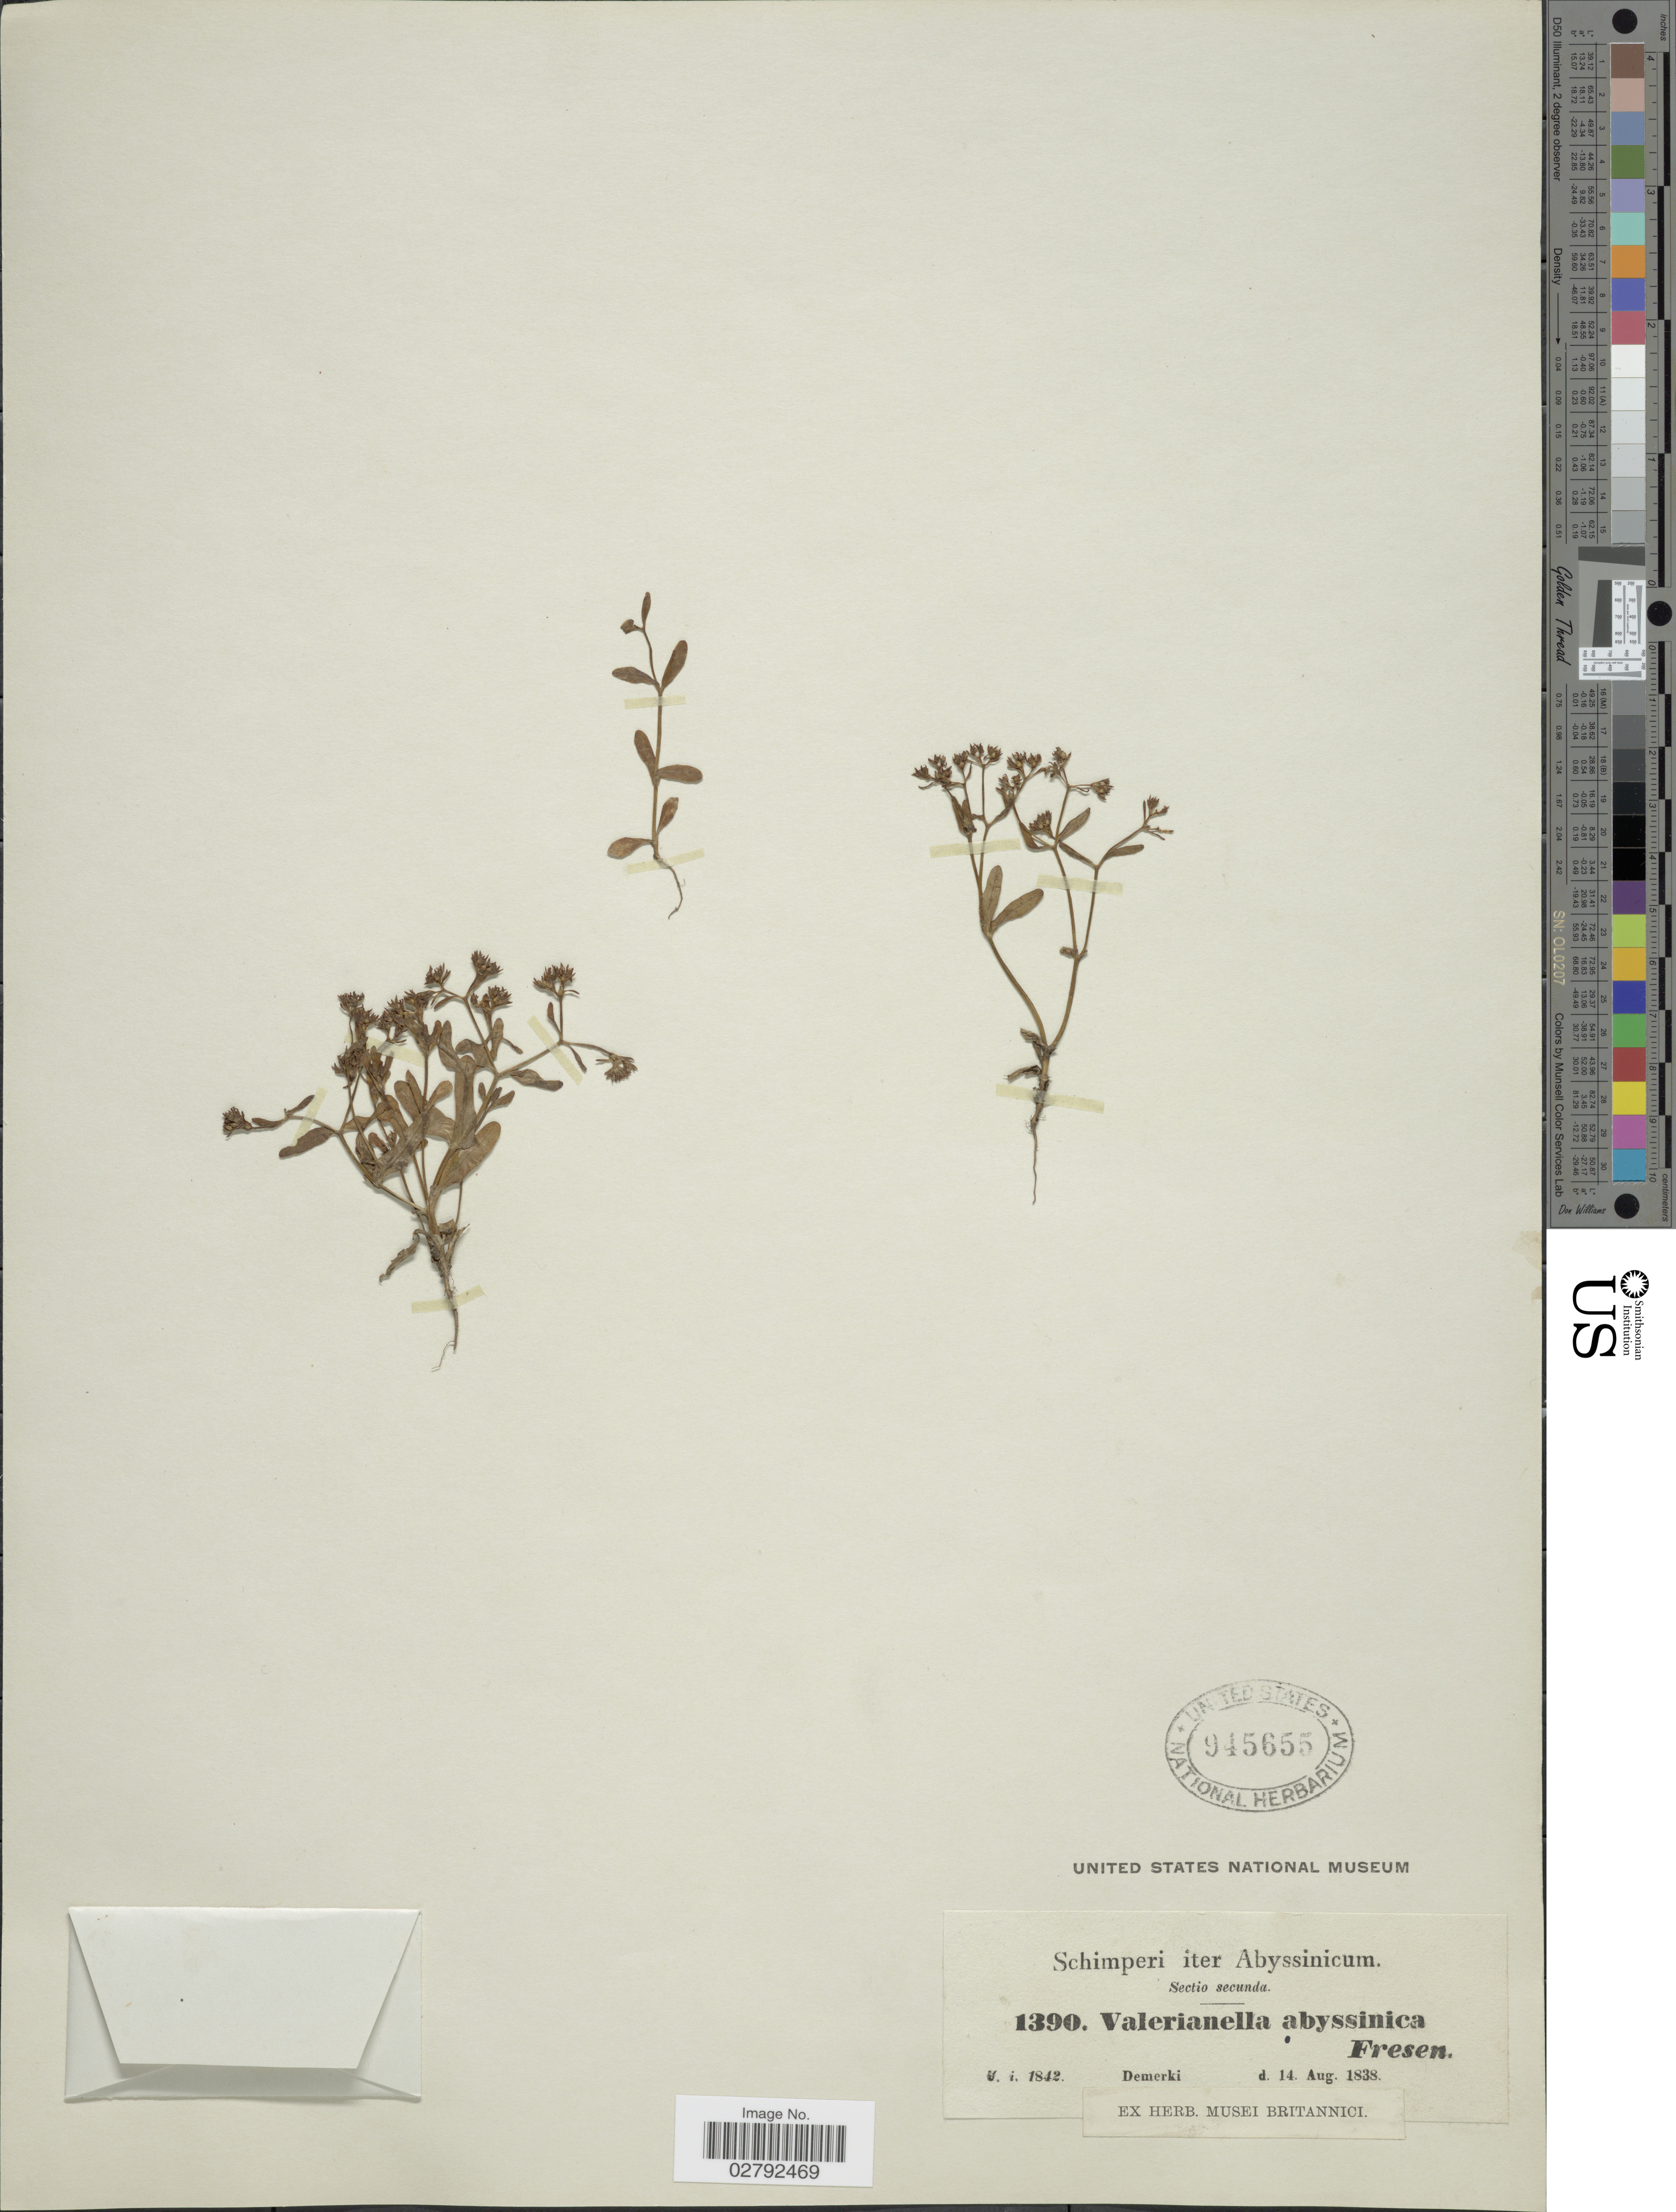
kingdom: Plantae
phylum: Tracheophyta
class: Magnoliopsida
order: Dipsacales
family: Caprifoliaceae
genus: Valerianella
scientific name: Valerianella abyssinica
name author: Fresen.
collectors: -. Schimper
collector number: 1390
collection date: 1838-08-14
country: Eritrea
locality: Abyssinicum. Demerki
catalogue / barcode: US 945655